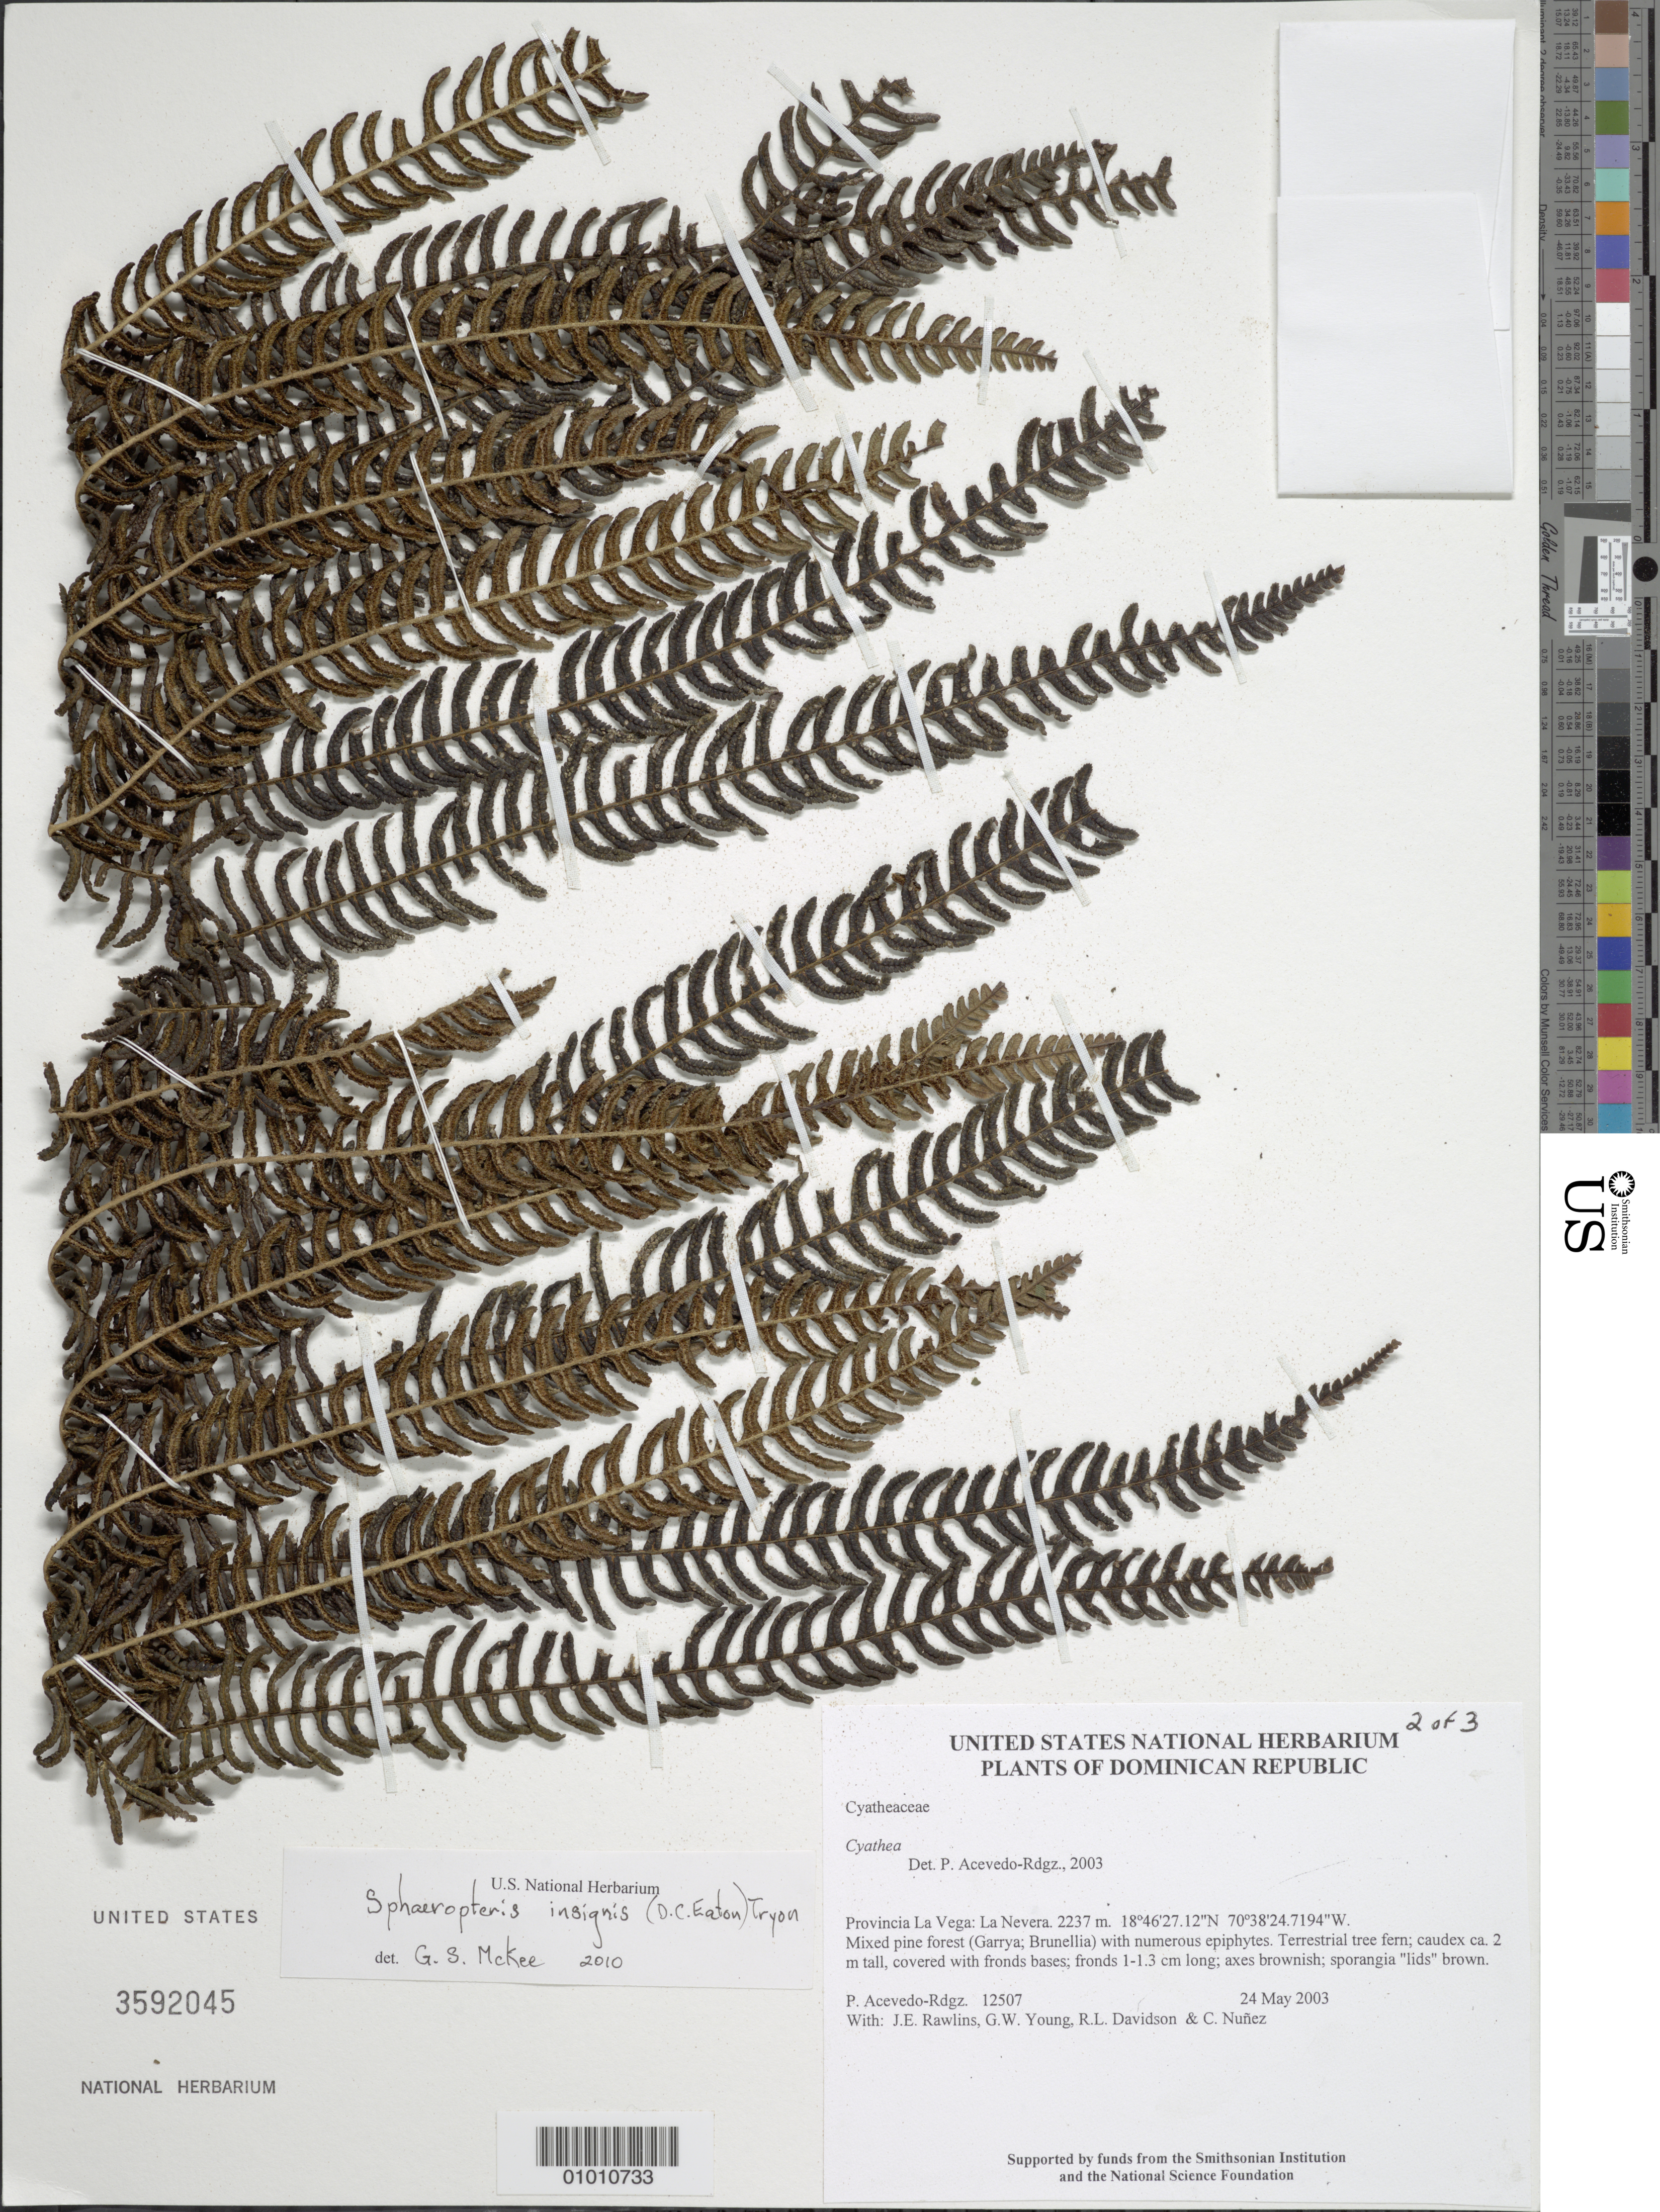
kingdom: Plantae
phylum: Tracheophyta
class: Polypodiopsida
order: Cyatheales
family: Cyatheaceae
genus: Sphaeropteris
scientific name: Sphaeropteris insignis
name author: (Eaton) R.M. Tryon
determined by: McKee, G. S., (US), NMNH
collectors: P. Acevedo-Rodr., J. Rawlins, G. Young, R. Davidson & C. Nunez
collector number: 12507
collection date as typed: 24 May 2003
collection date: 2003-05-24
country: Dominican Republic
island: Hispaniola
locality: Provincia La Vega: La Nevera.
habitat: Mixed pine forest (Garrya; Brunellia) with numerous epiphytes.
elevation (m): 2237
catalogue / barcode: US 3592045